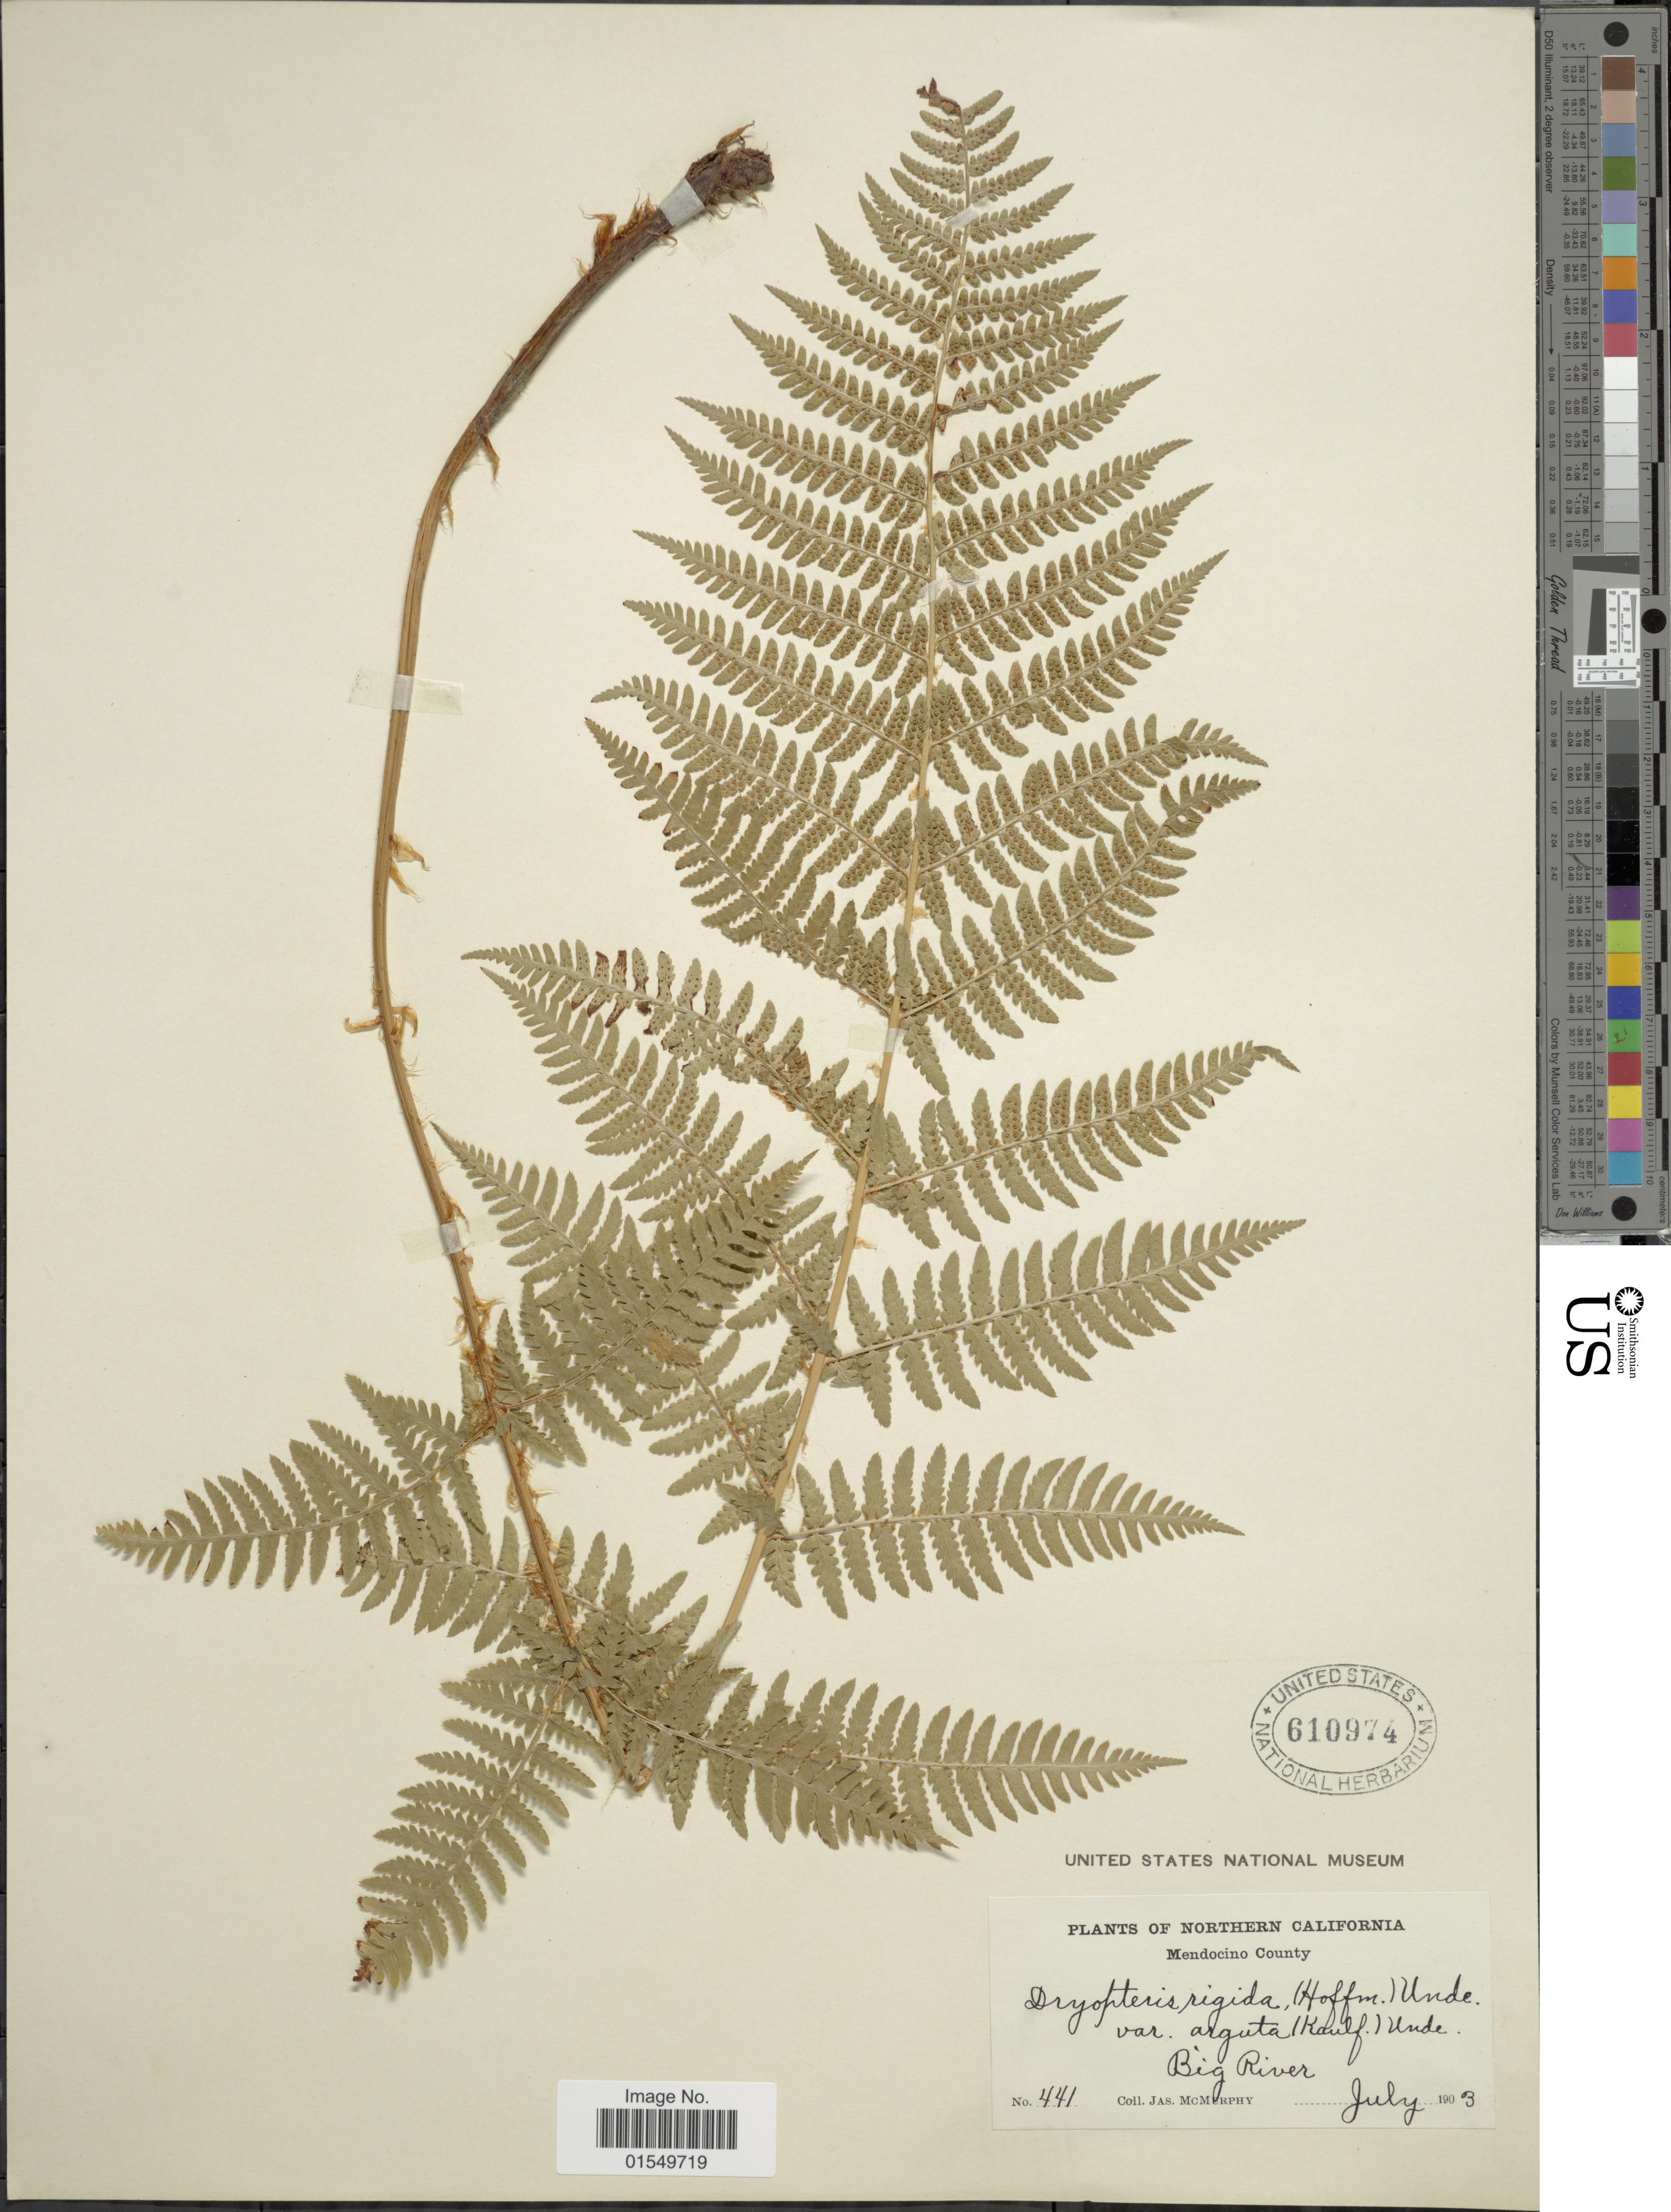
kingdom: Plantae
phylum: Tracheophyta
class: Polypodiopsida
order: Polypodiales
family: Dryopteridaceae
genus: Dryopteris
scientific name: Dryopteris arguta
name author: (Kaulf.) Maxon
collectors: J. McMurphy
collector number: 441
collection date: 1903-07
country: United States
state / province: California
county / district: Mendocino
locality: Northern California, Mendocino County, Big River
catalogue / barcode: US 610974